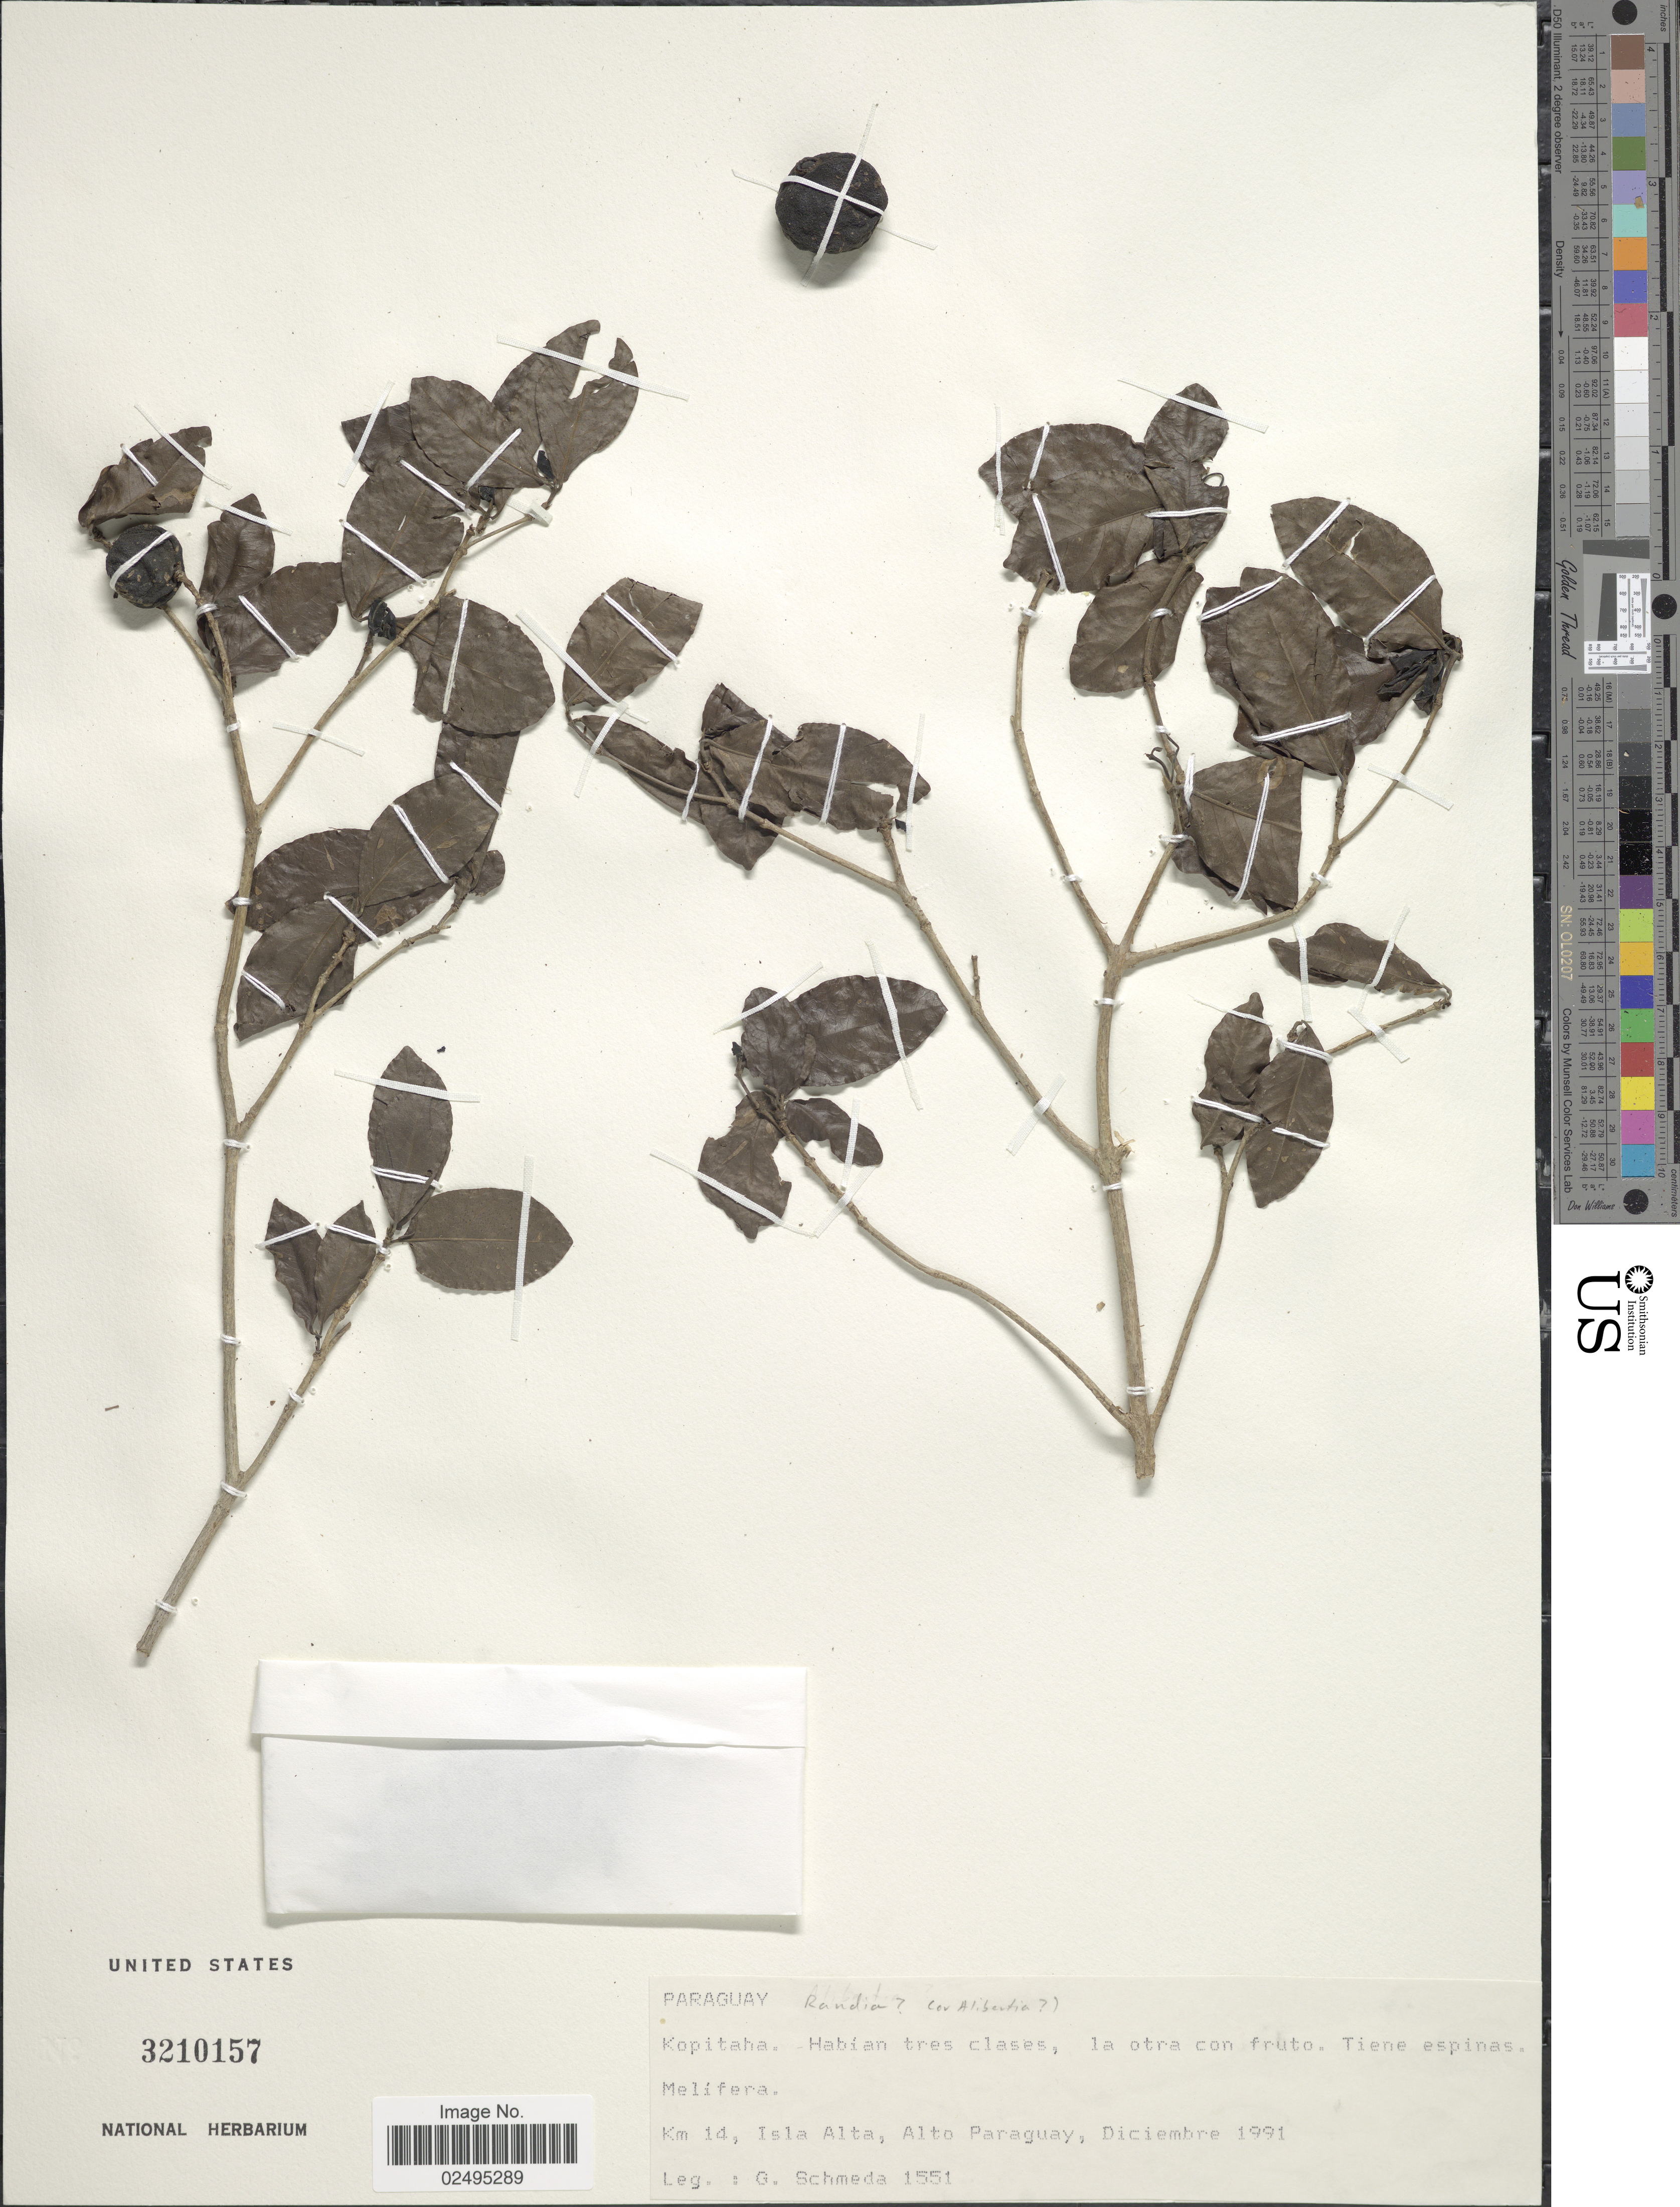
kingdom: Plantae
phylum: Tracheophyta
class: Magnoliopsida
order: Gentianales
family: Rubiaceae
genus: Randia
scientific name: Randia sp.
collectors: G. Schmeda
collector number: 1551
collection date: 1991-12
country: Paraguay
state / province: Alto Paraguay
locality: Kopitaha, Habian tres clases, Ia otra con fruto, Tiene espinas Melifera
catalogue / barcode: US 3210157